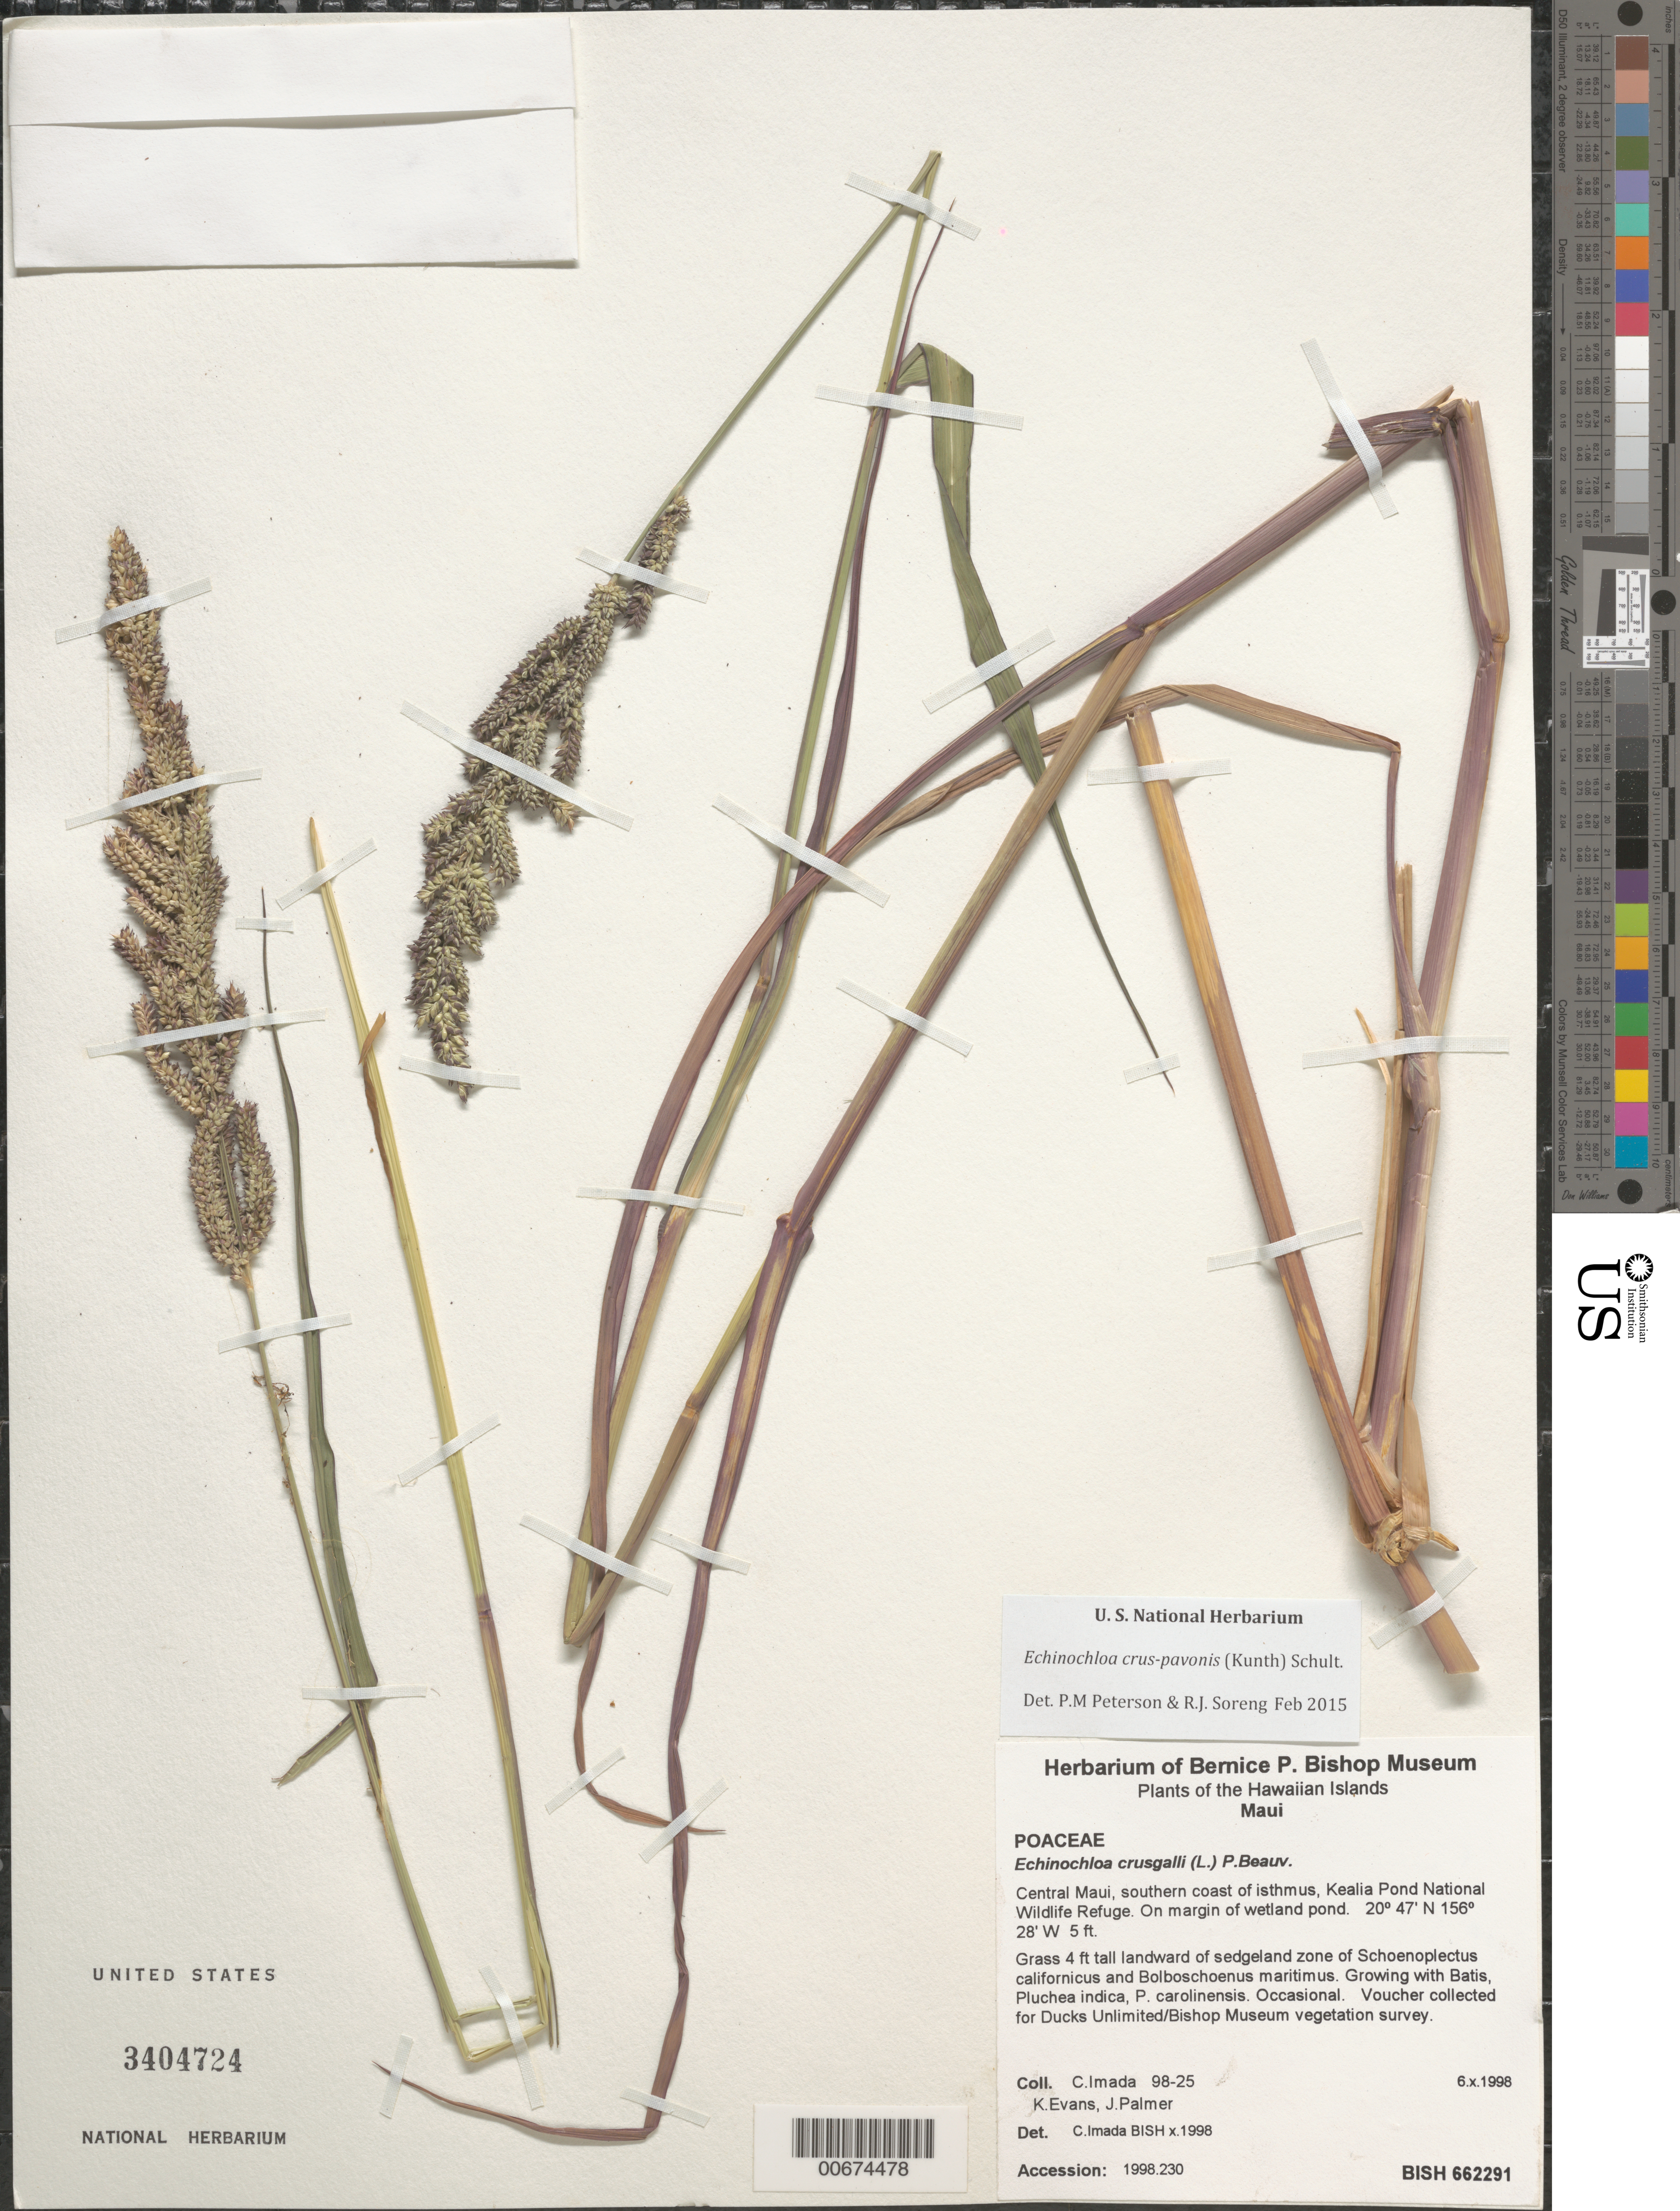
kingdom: Plantae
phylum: Tracheophyta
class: Liliopsida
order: Poales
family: Poaceae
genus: Echinochloa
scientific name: Echinochloa crus-galli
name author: (L.) P. Beauv.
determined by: Wagner, W. L., (BOT), Smithsonian Institution - National Museum of Natural History (UNITED STATES)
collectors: C. Imada, K. Evans & J. Palmer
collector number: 98-25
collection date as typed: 6 Oct 1998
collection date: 1998-10-06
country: United States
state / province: Hawaii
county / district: Maui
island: Maui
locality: Central Maui, southern coast of isthmus, Kealia Pond National Wildlife Refuge. On margin of wetland pond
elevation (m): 1.5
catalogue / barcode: US 3404724